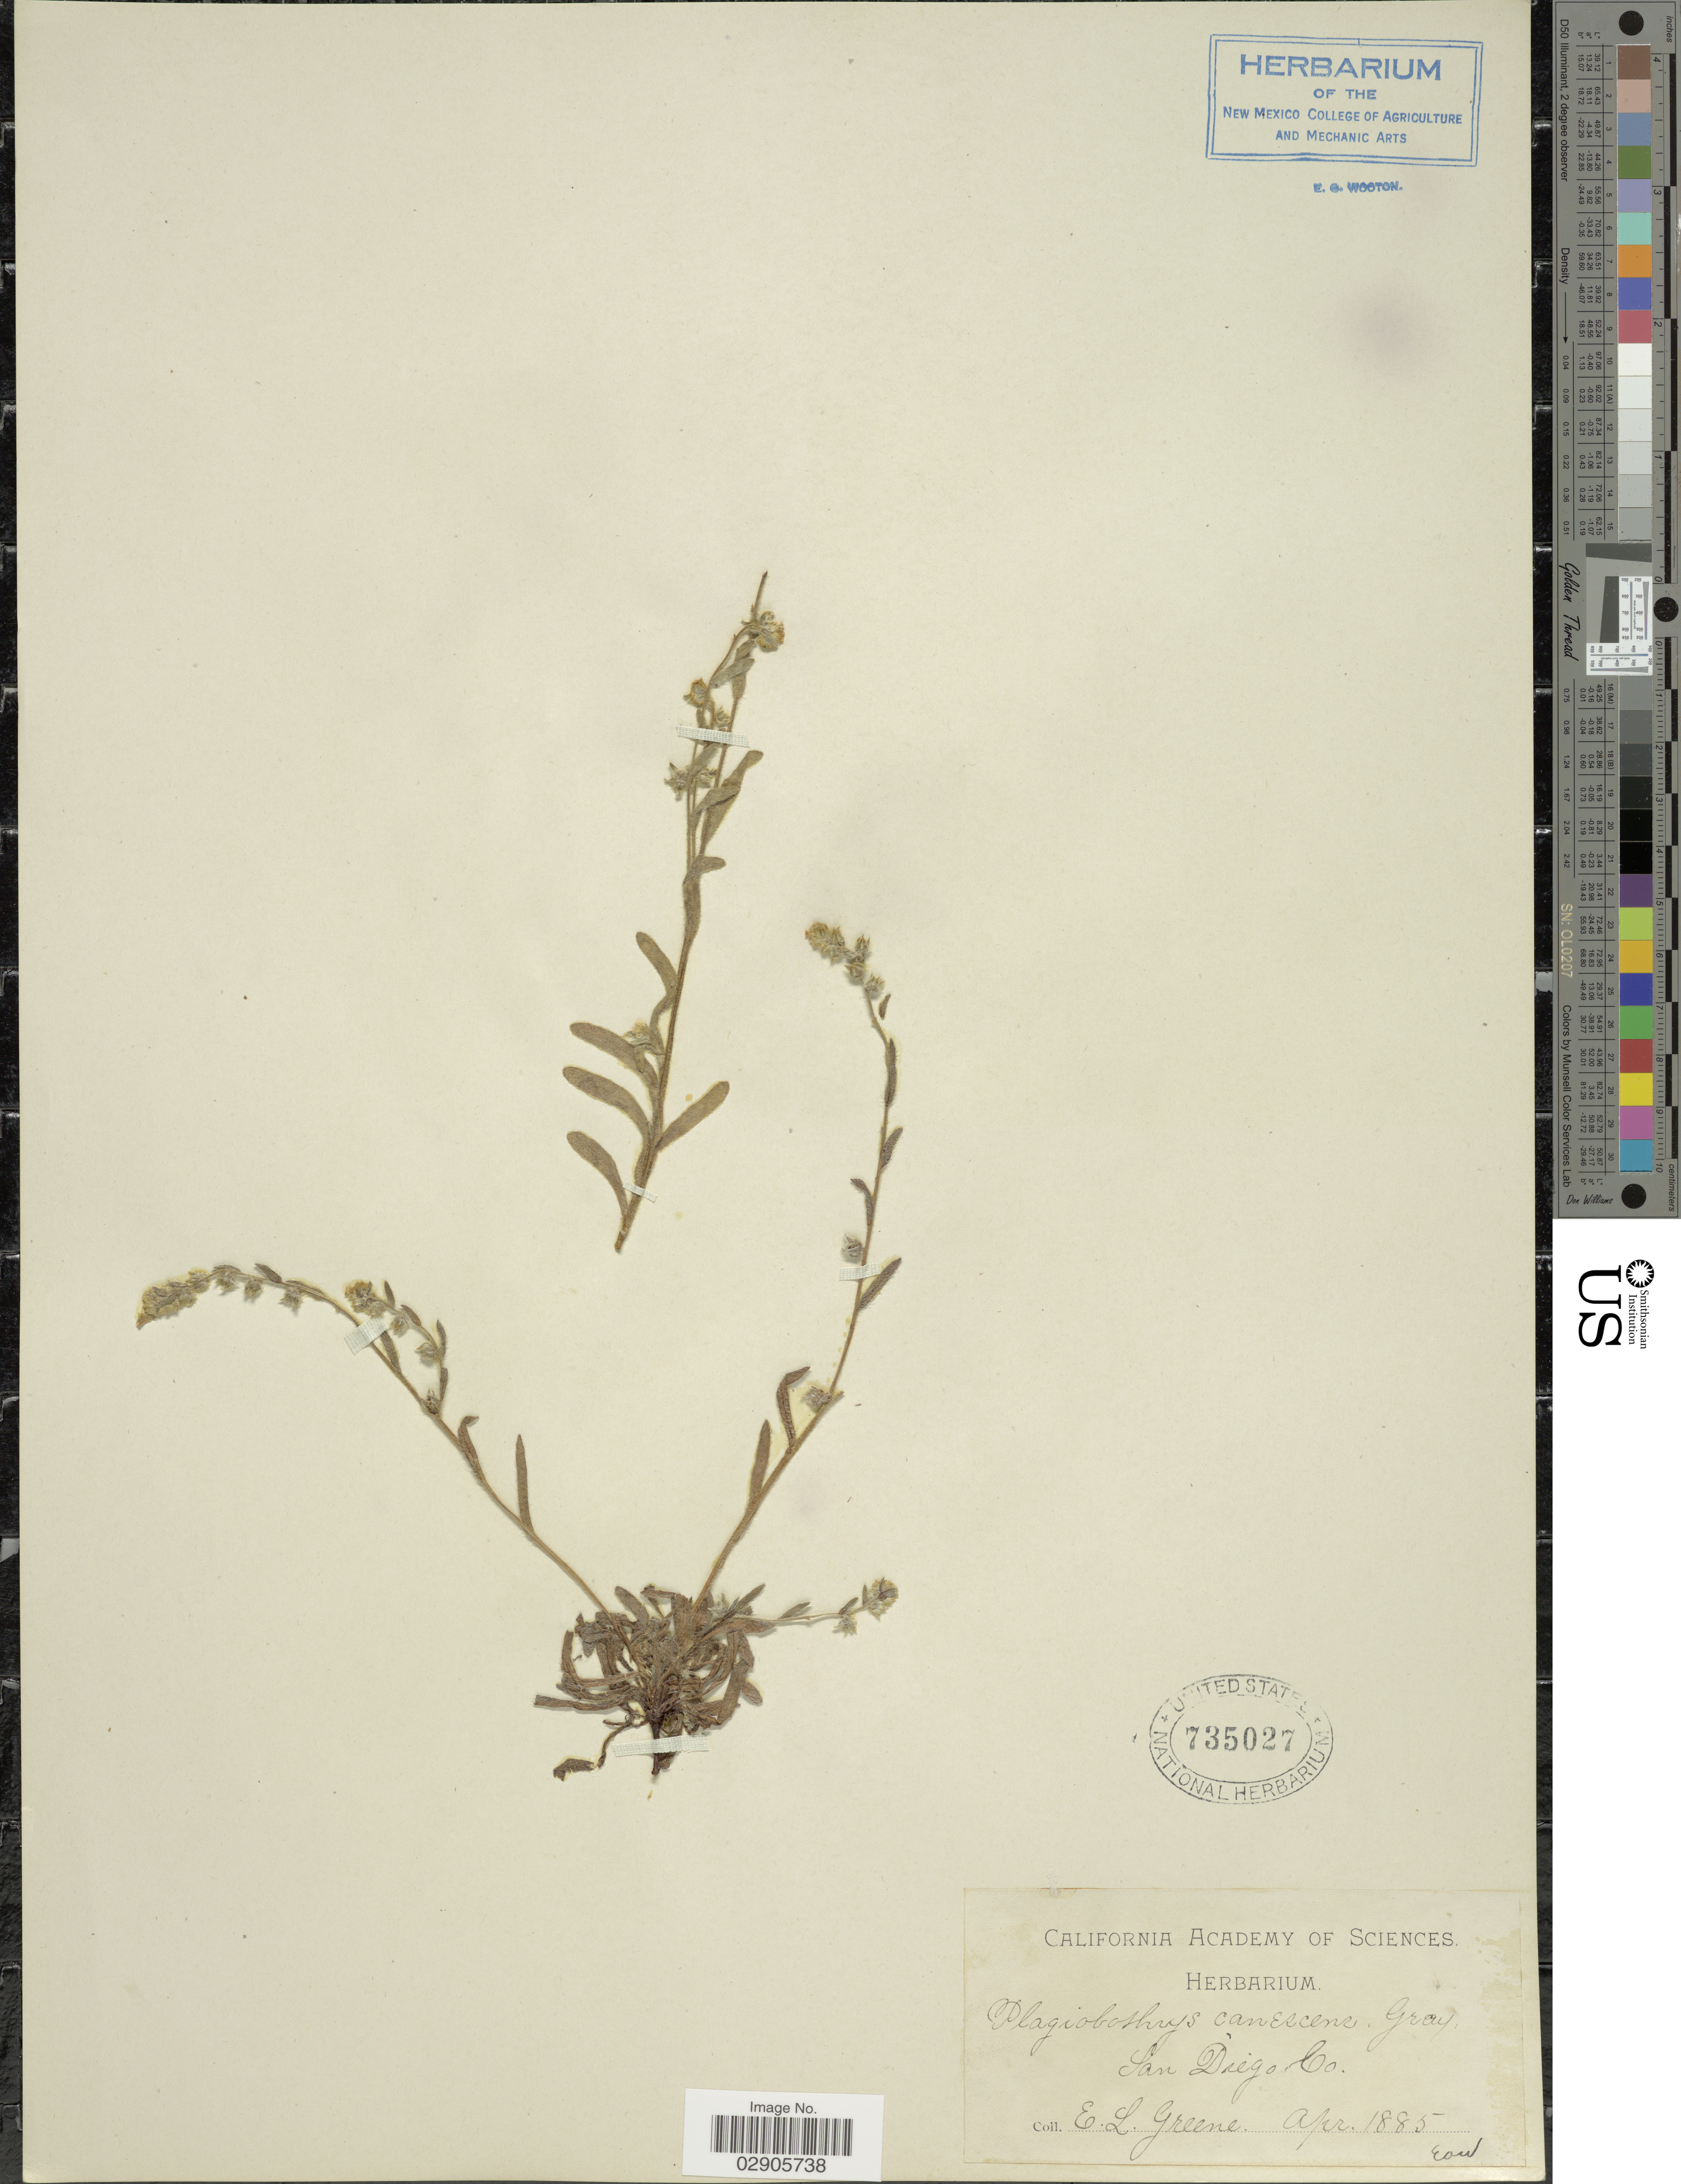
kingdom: Plantae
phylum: Tracheophyta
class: Magnoliopsida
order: Boraginales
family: Boraginaceae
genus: Plagiobothrys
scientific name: Plagiobothrys canescens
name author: Benth.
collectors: E. L. Greene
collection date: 1885-05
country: United States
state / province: California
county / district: San Diego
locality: San Diego Co.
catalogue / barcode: US 735027